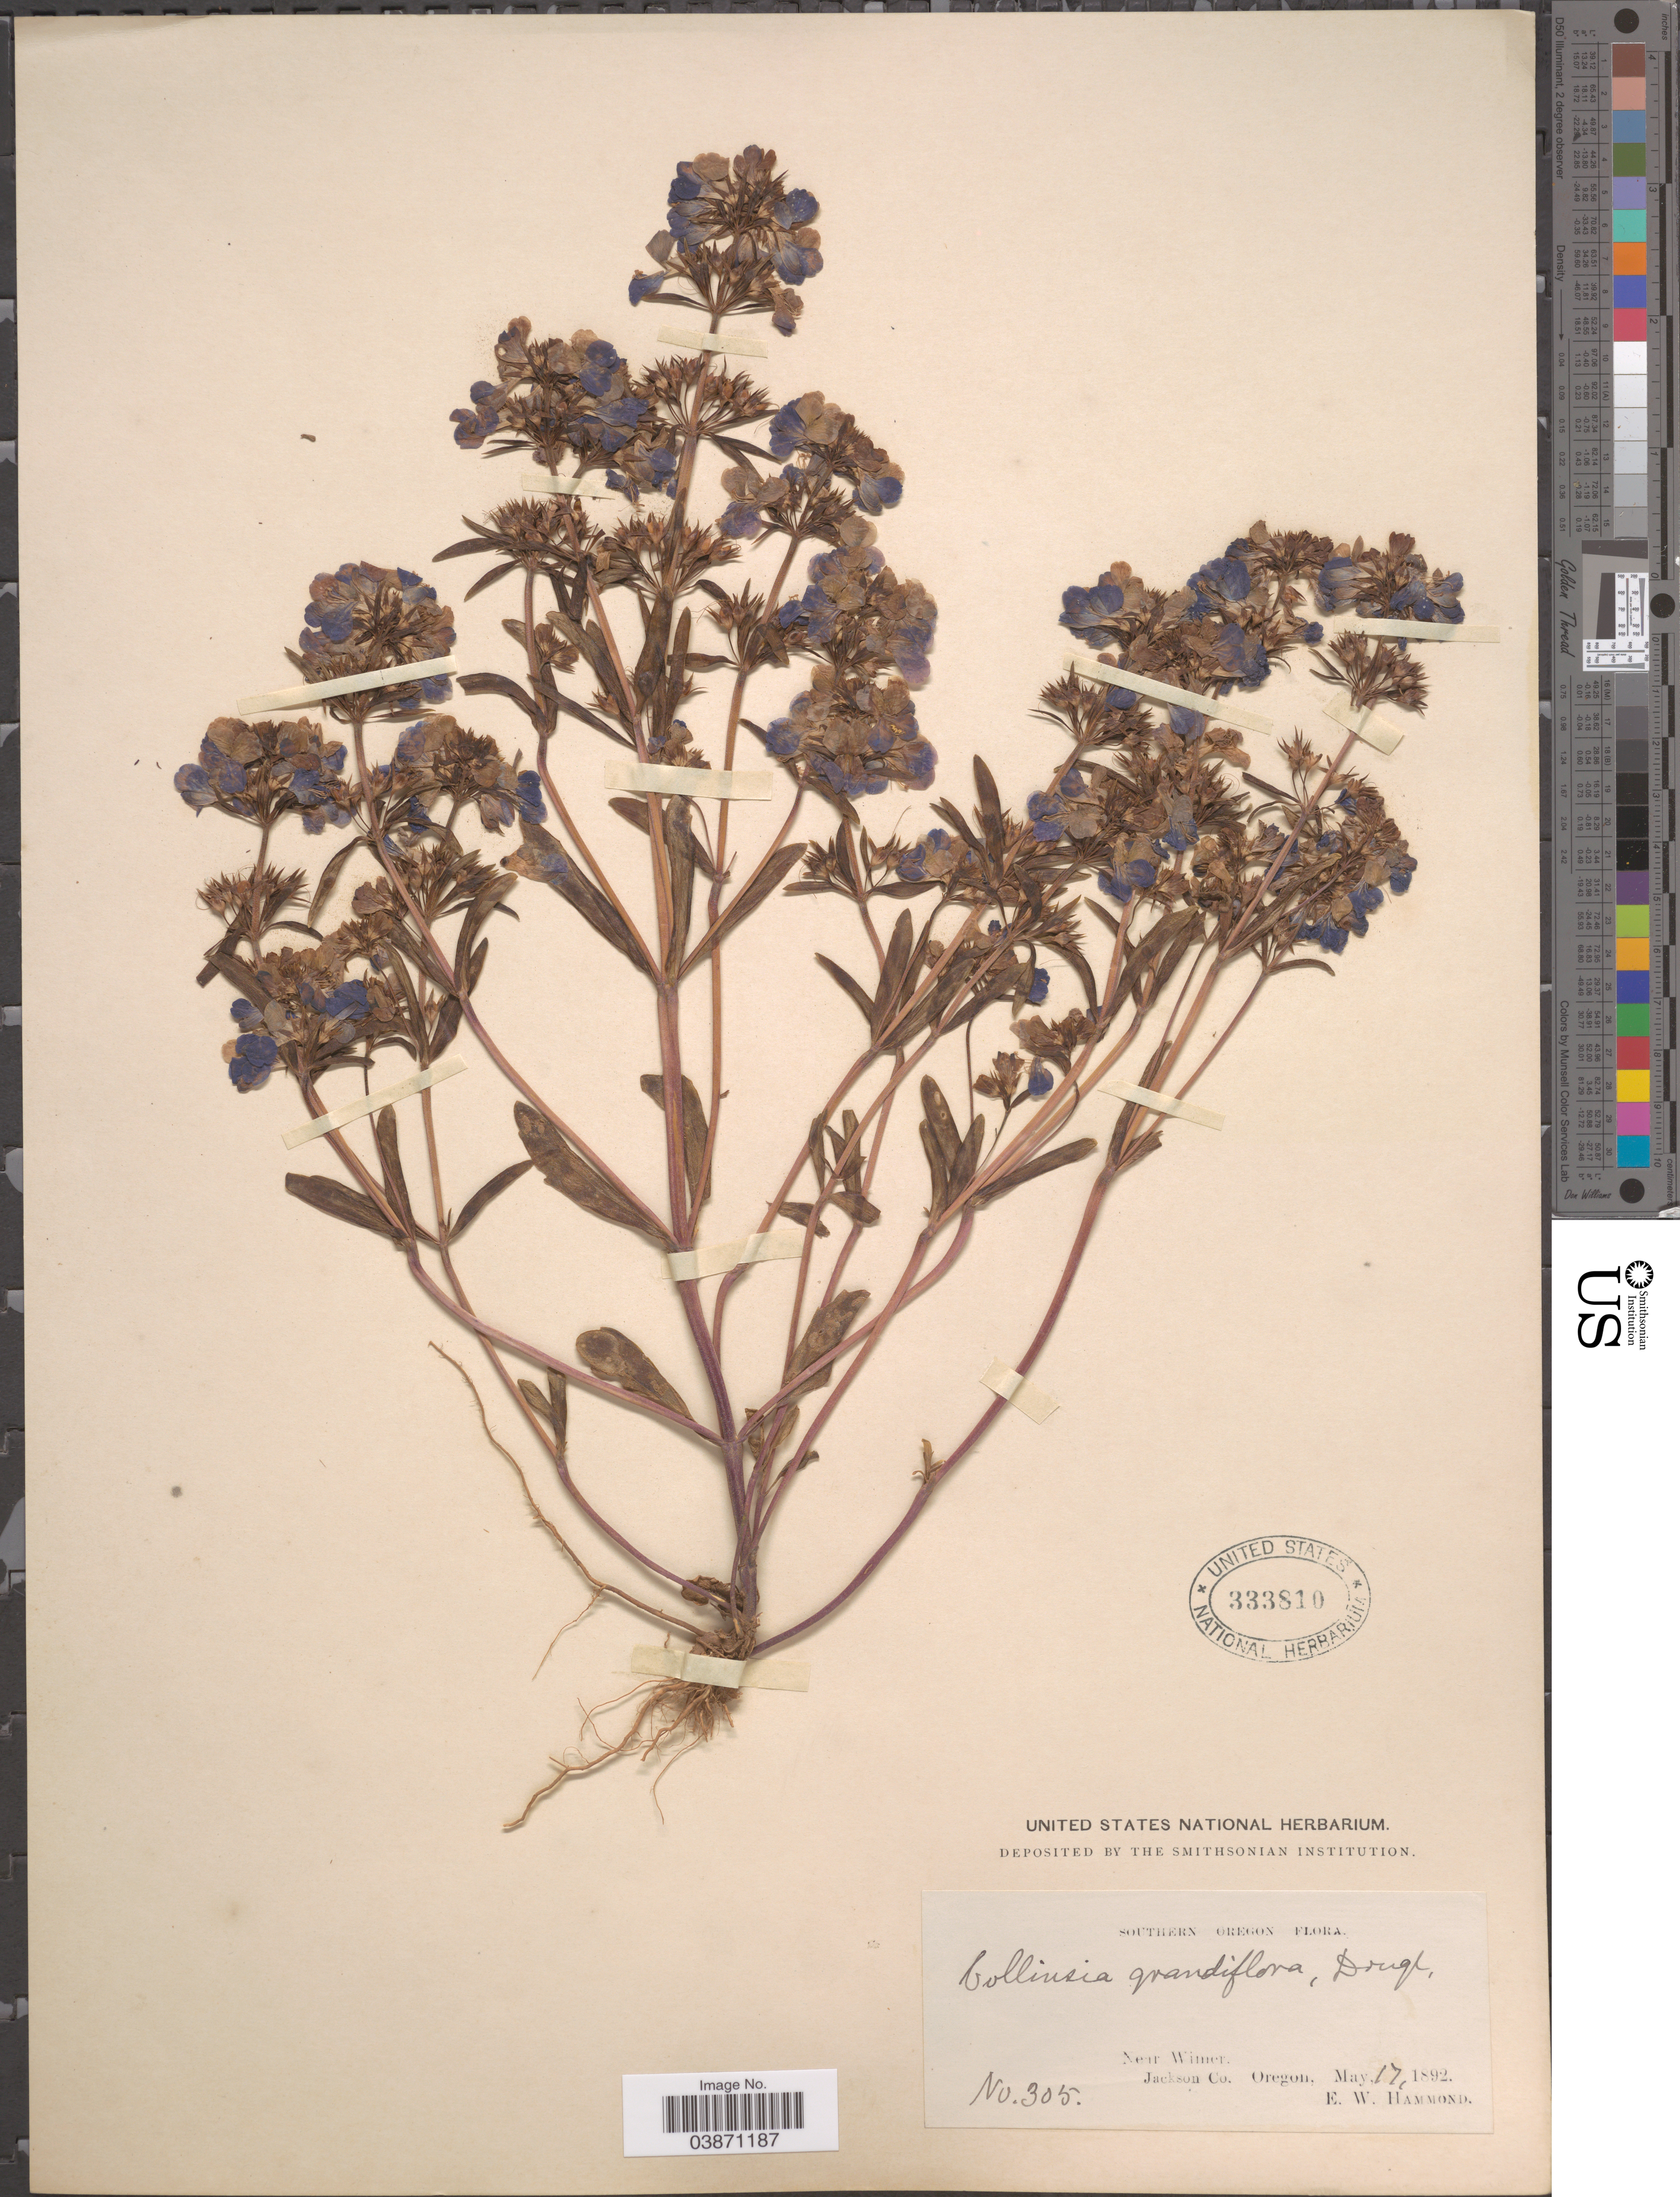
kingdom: Plantae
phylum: Tracheophyta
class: Magnoliopsida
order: Lamiales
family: Plantaginaceae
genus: Collinsia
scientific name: Collinsia grandiflora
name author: Lindl.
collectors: E. Hammond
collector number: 305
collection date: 1892-05-17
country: United States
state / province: Oregon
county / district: Jackson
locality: Southern Oregon. Near Wimer. Jackson Co.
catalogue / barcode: US 333810